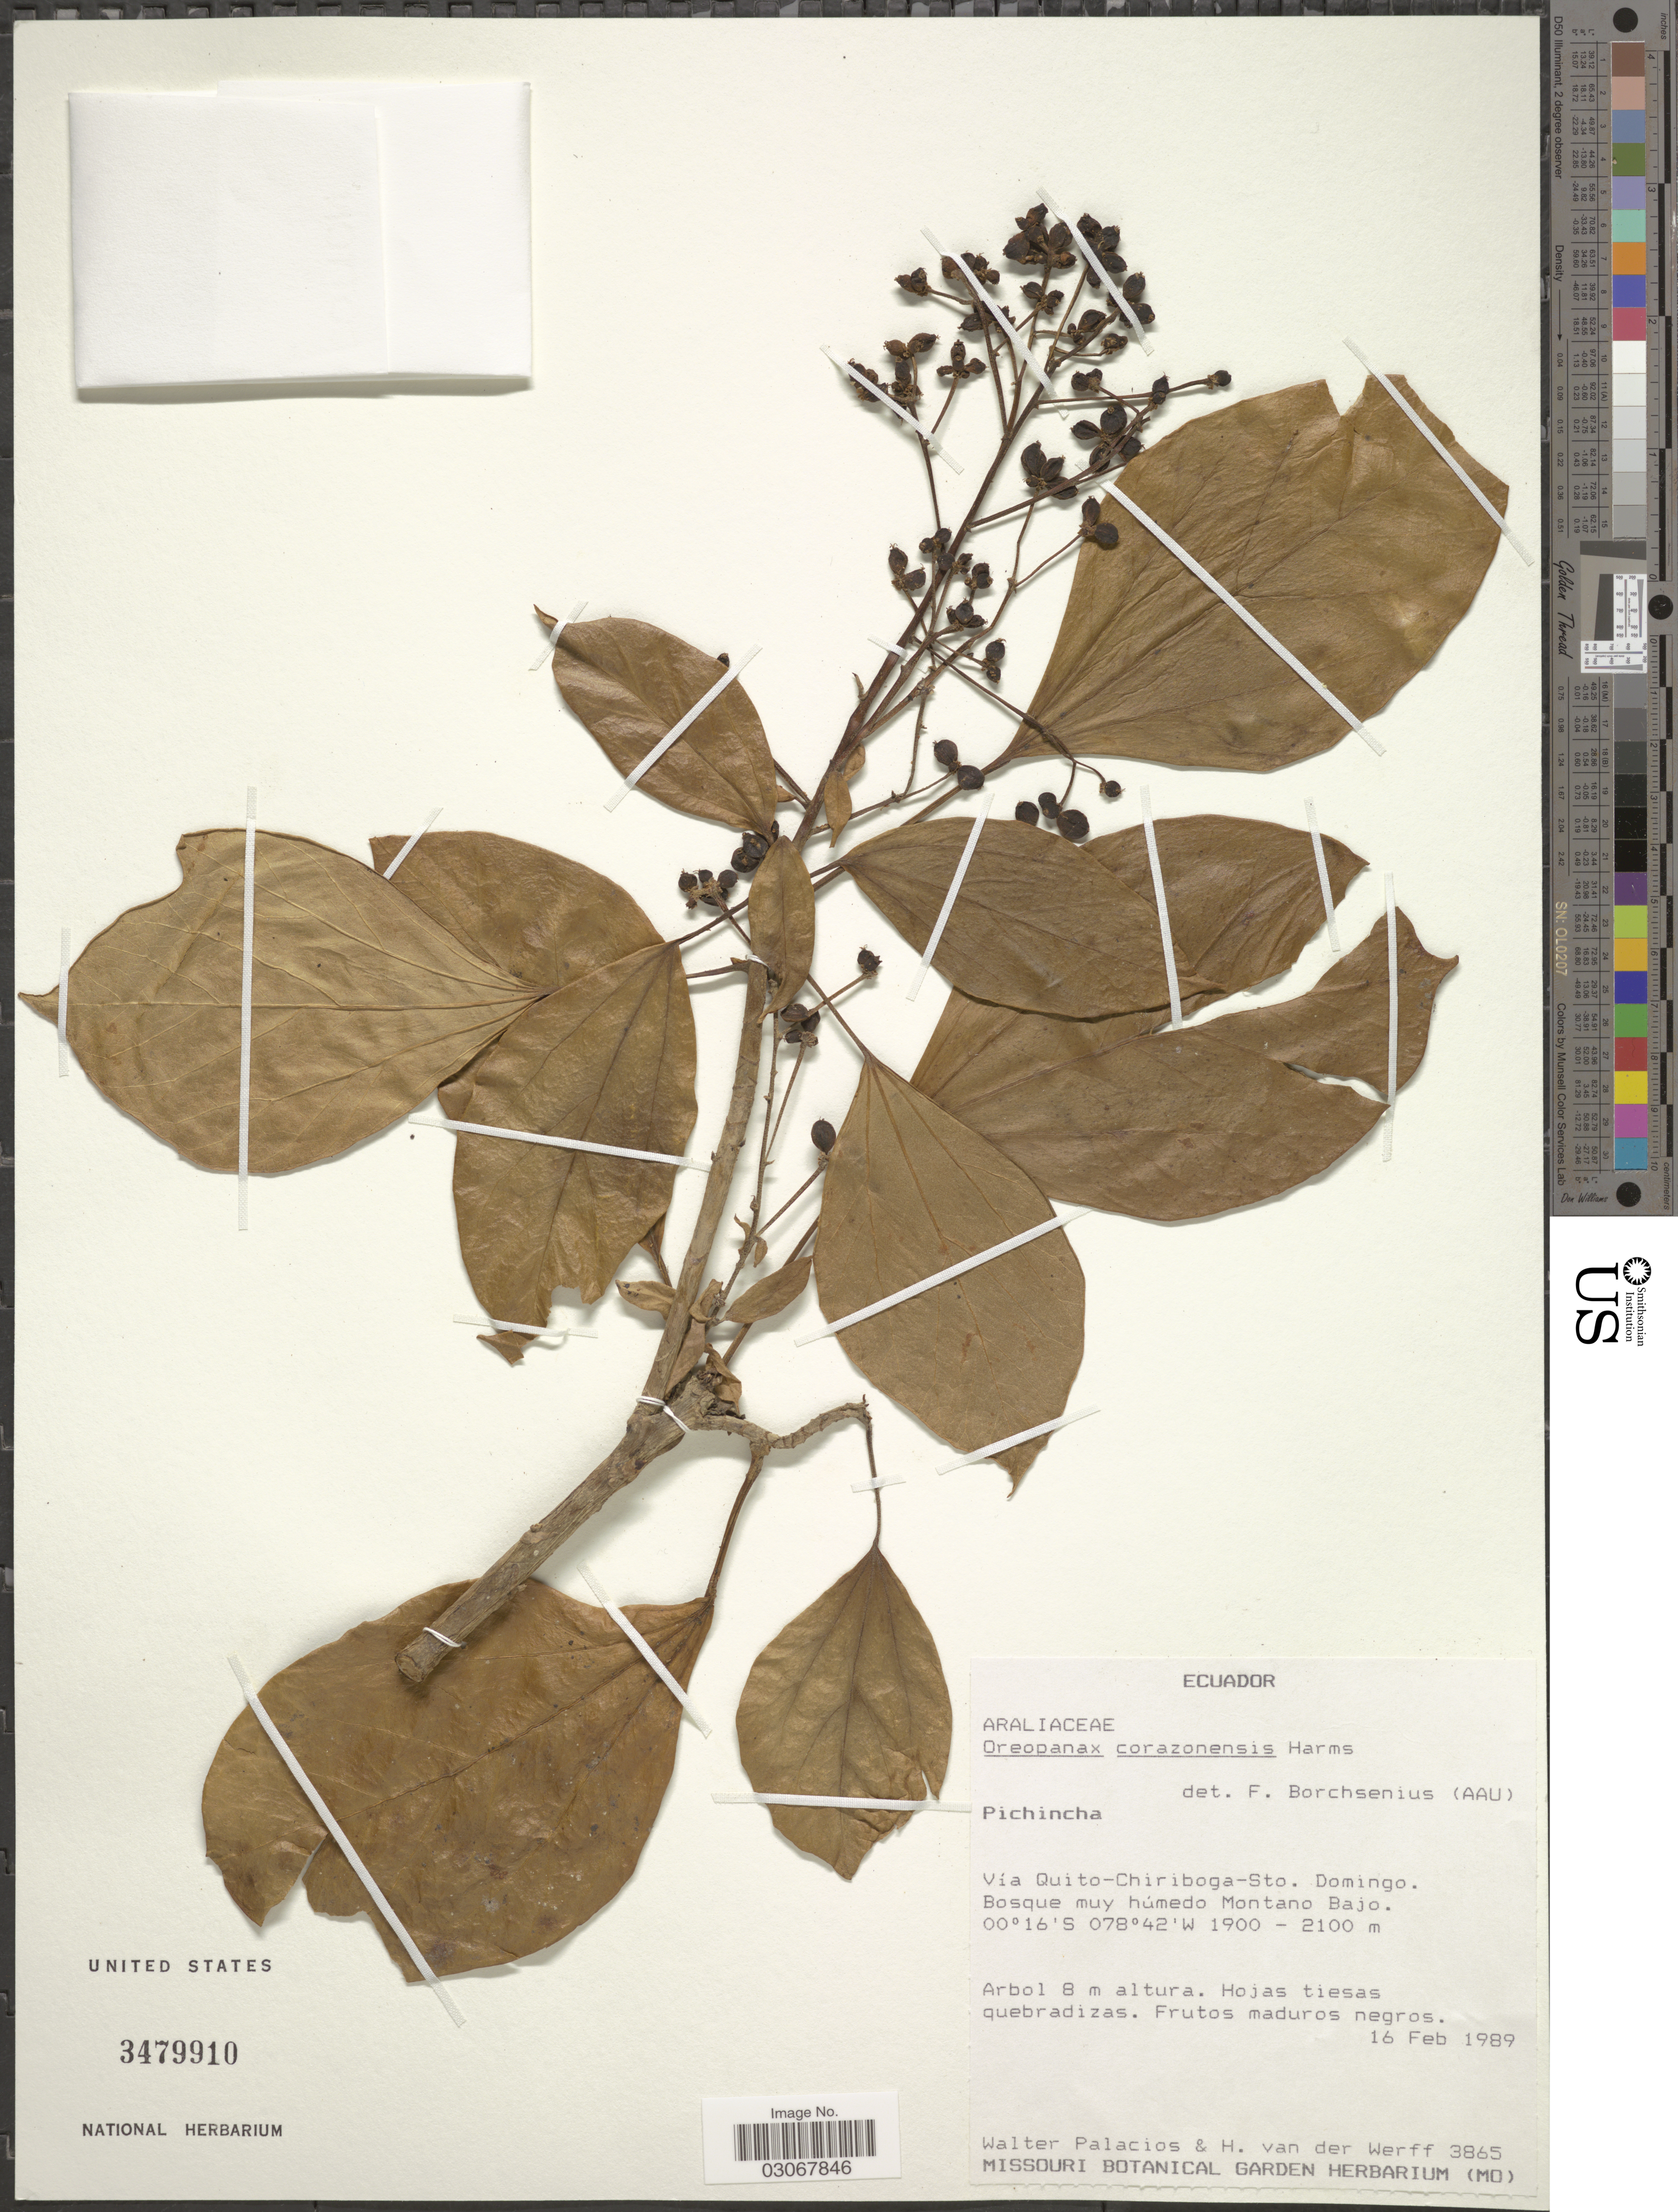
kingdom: Plantae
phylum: Tracheophyta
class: Magnoliopsida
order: Apiales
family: Araliaceae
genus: Oreopanax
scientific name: Oreopanax corazonensis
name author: Harms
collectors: W. Palacios & H. van der Werff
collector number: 3865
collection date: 1989-06-16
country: Ecuador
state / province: Pichincha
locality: Vía Quito-Chiriboga-Sto. Domingo.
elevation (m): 1900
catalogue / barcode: US 3479910